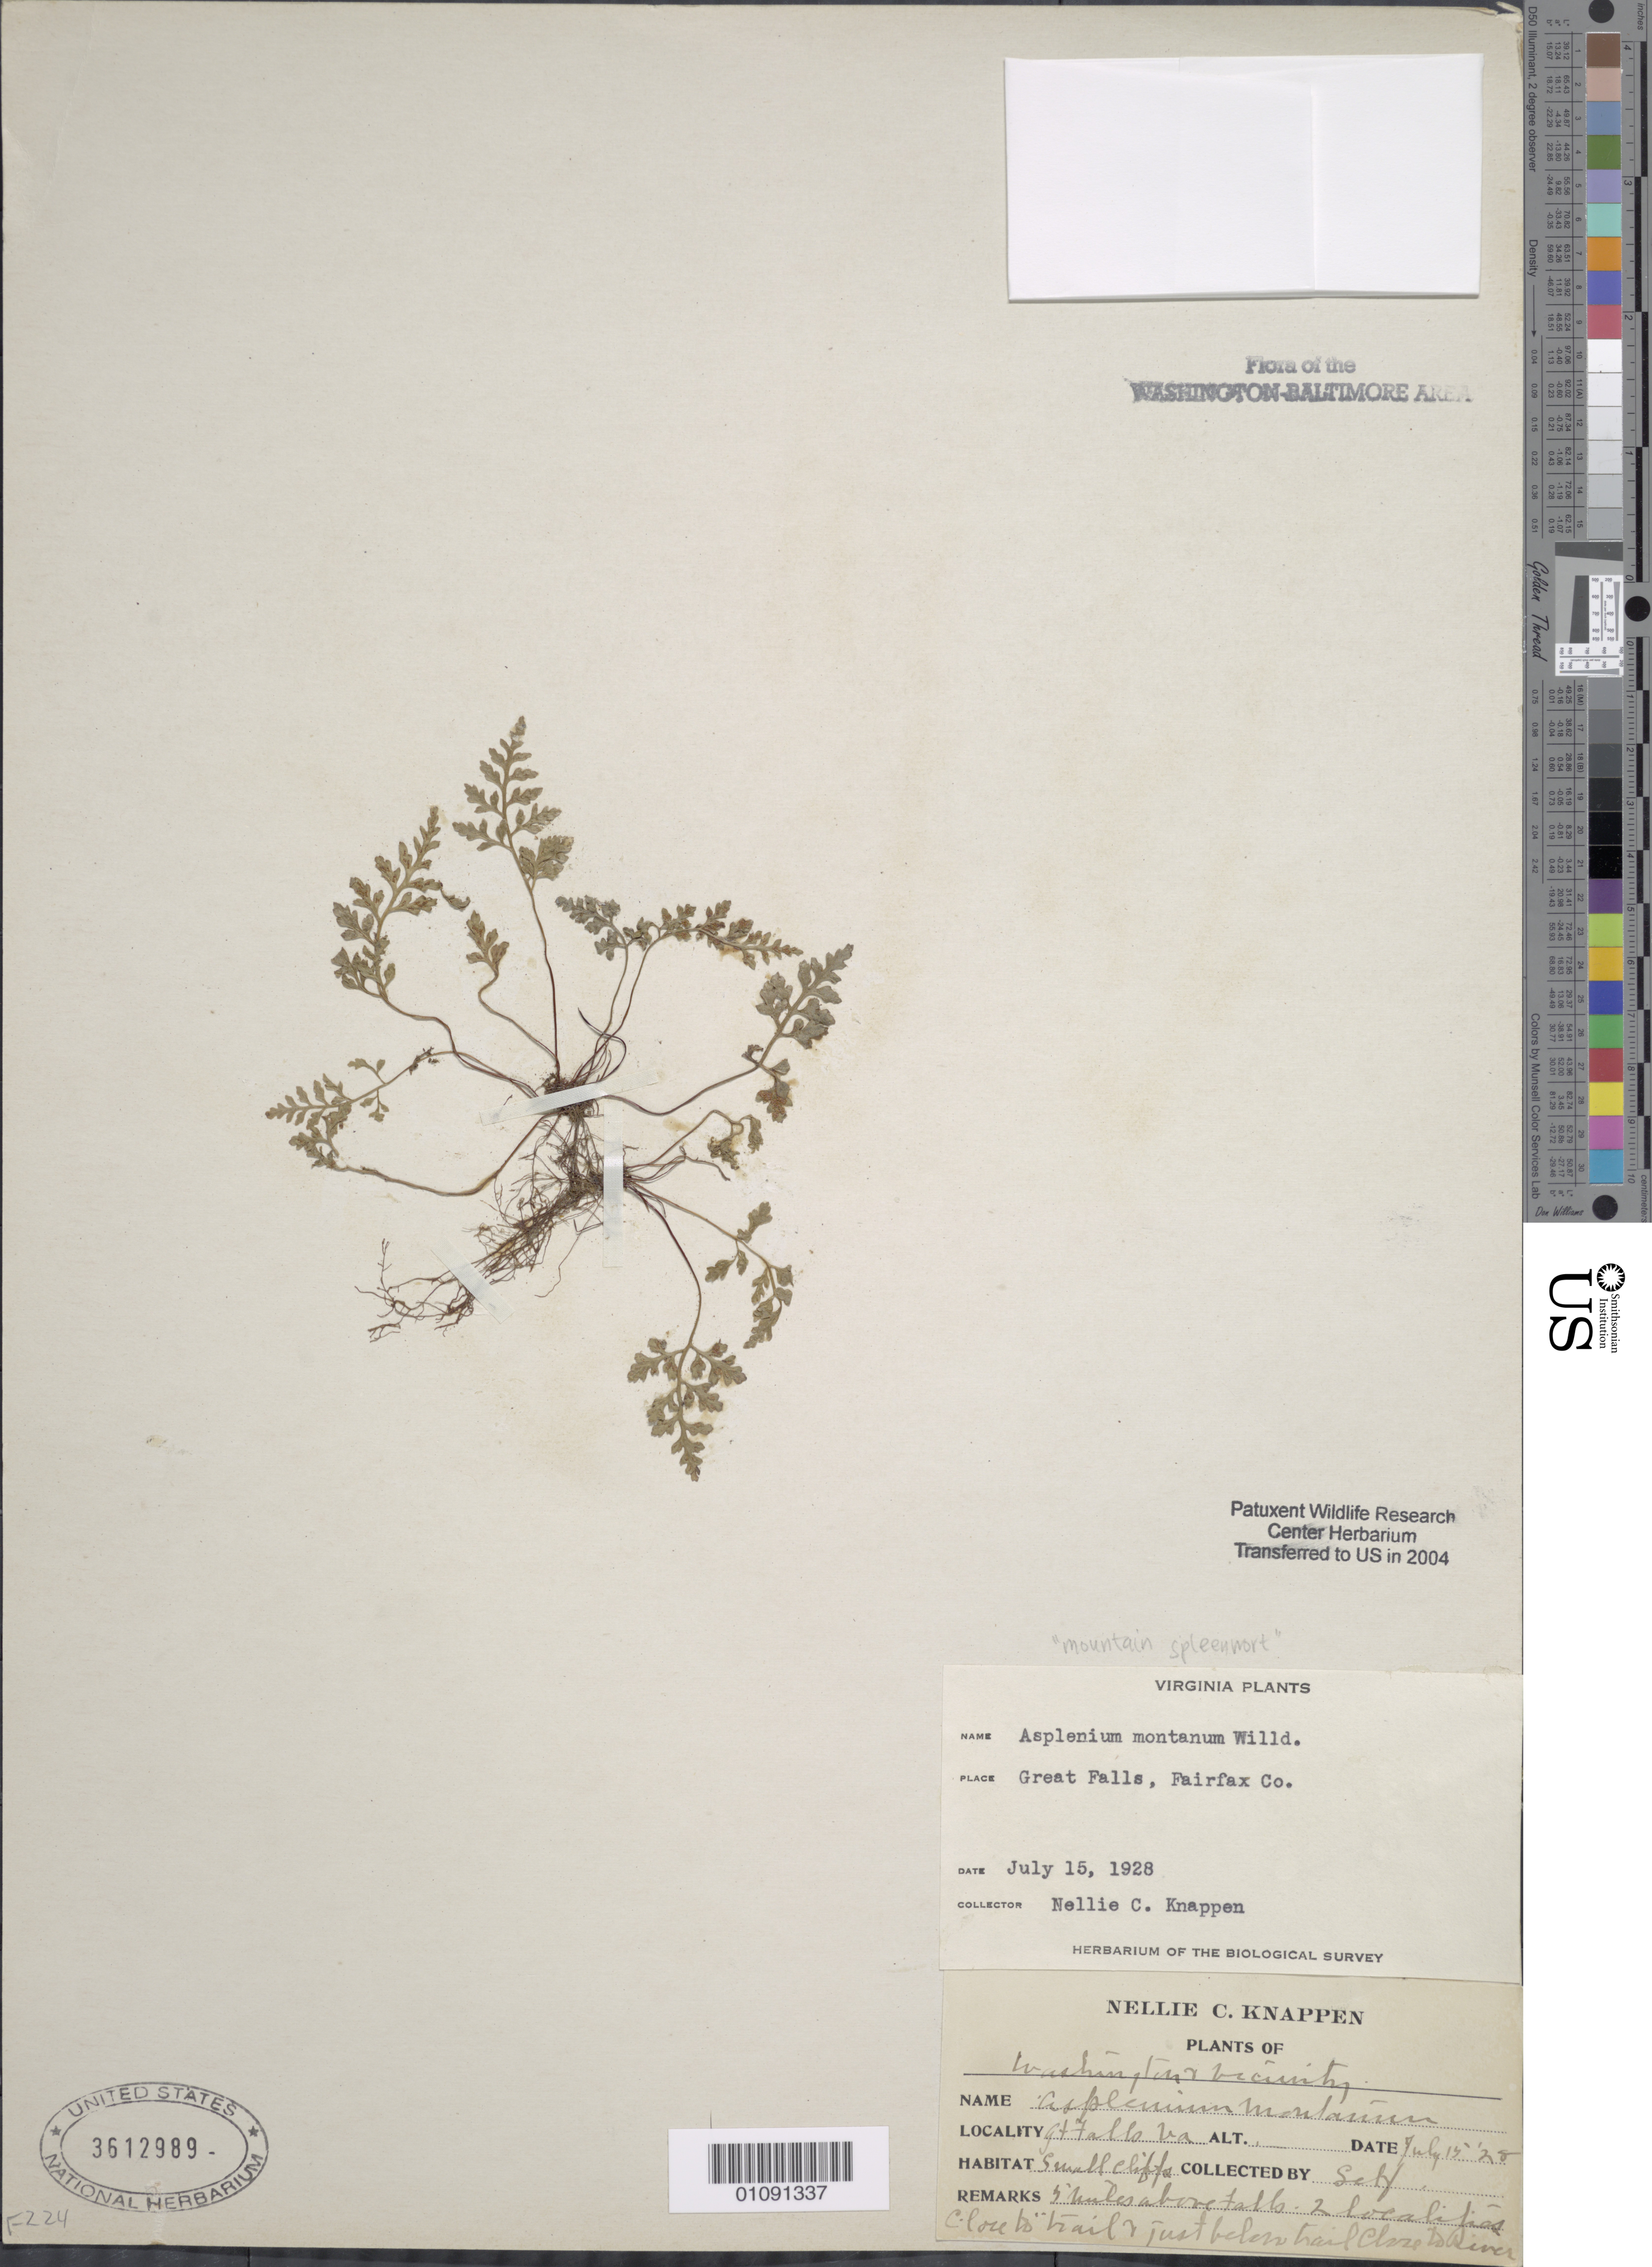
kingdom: Plantae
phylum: Tracheophyta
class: Polypodiopsida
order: Polypodiales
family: Aspleniaceae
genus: Asplenium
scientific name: Asplenium montanum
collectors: N. Knappen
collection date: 1928-07-15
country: United States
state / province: Virginia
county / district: Fairfax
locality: Great Falls.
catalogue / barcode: US 3612989